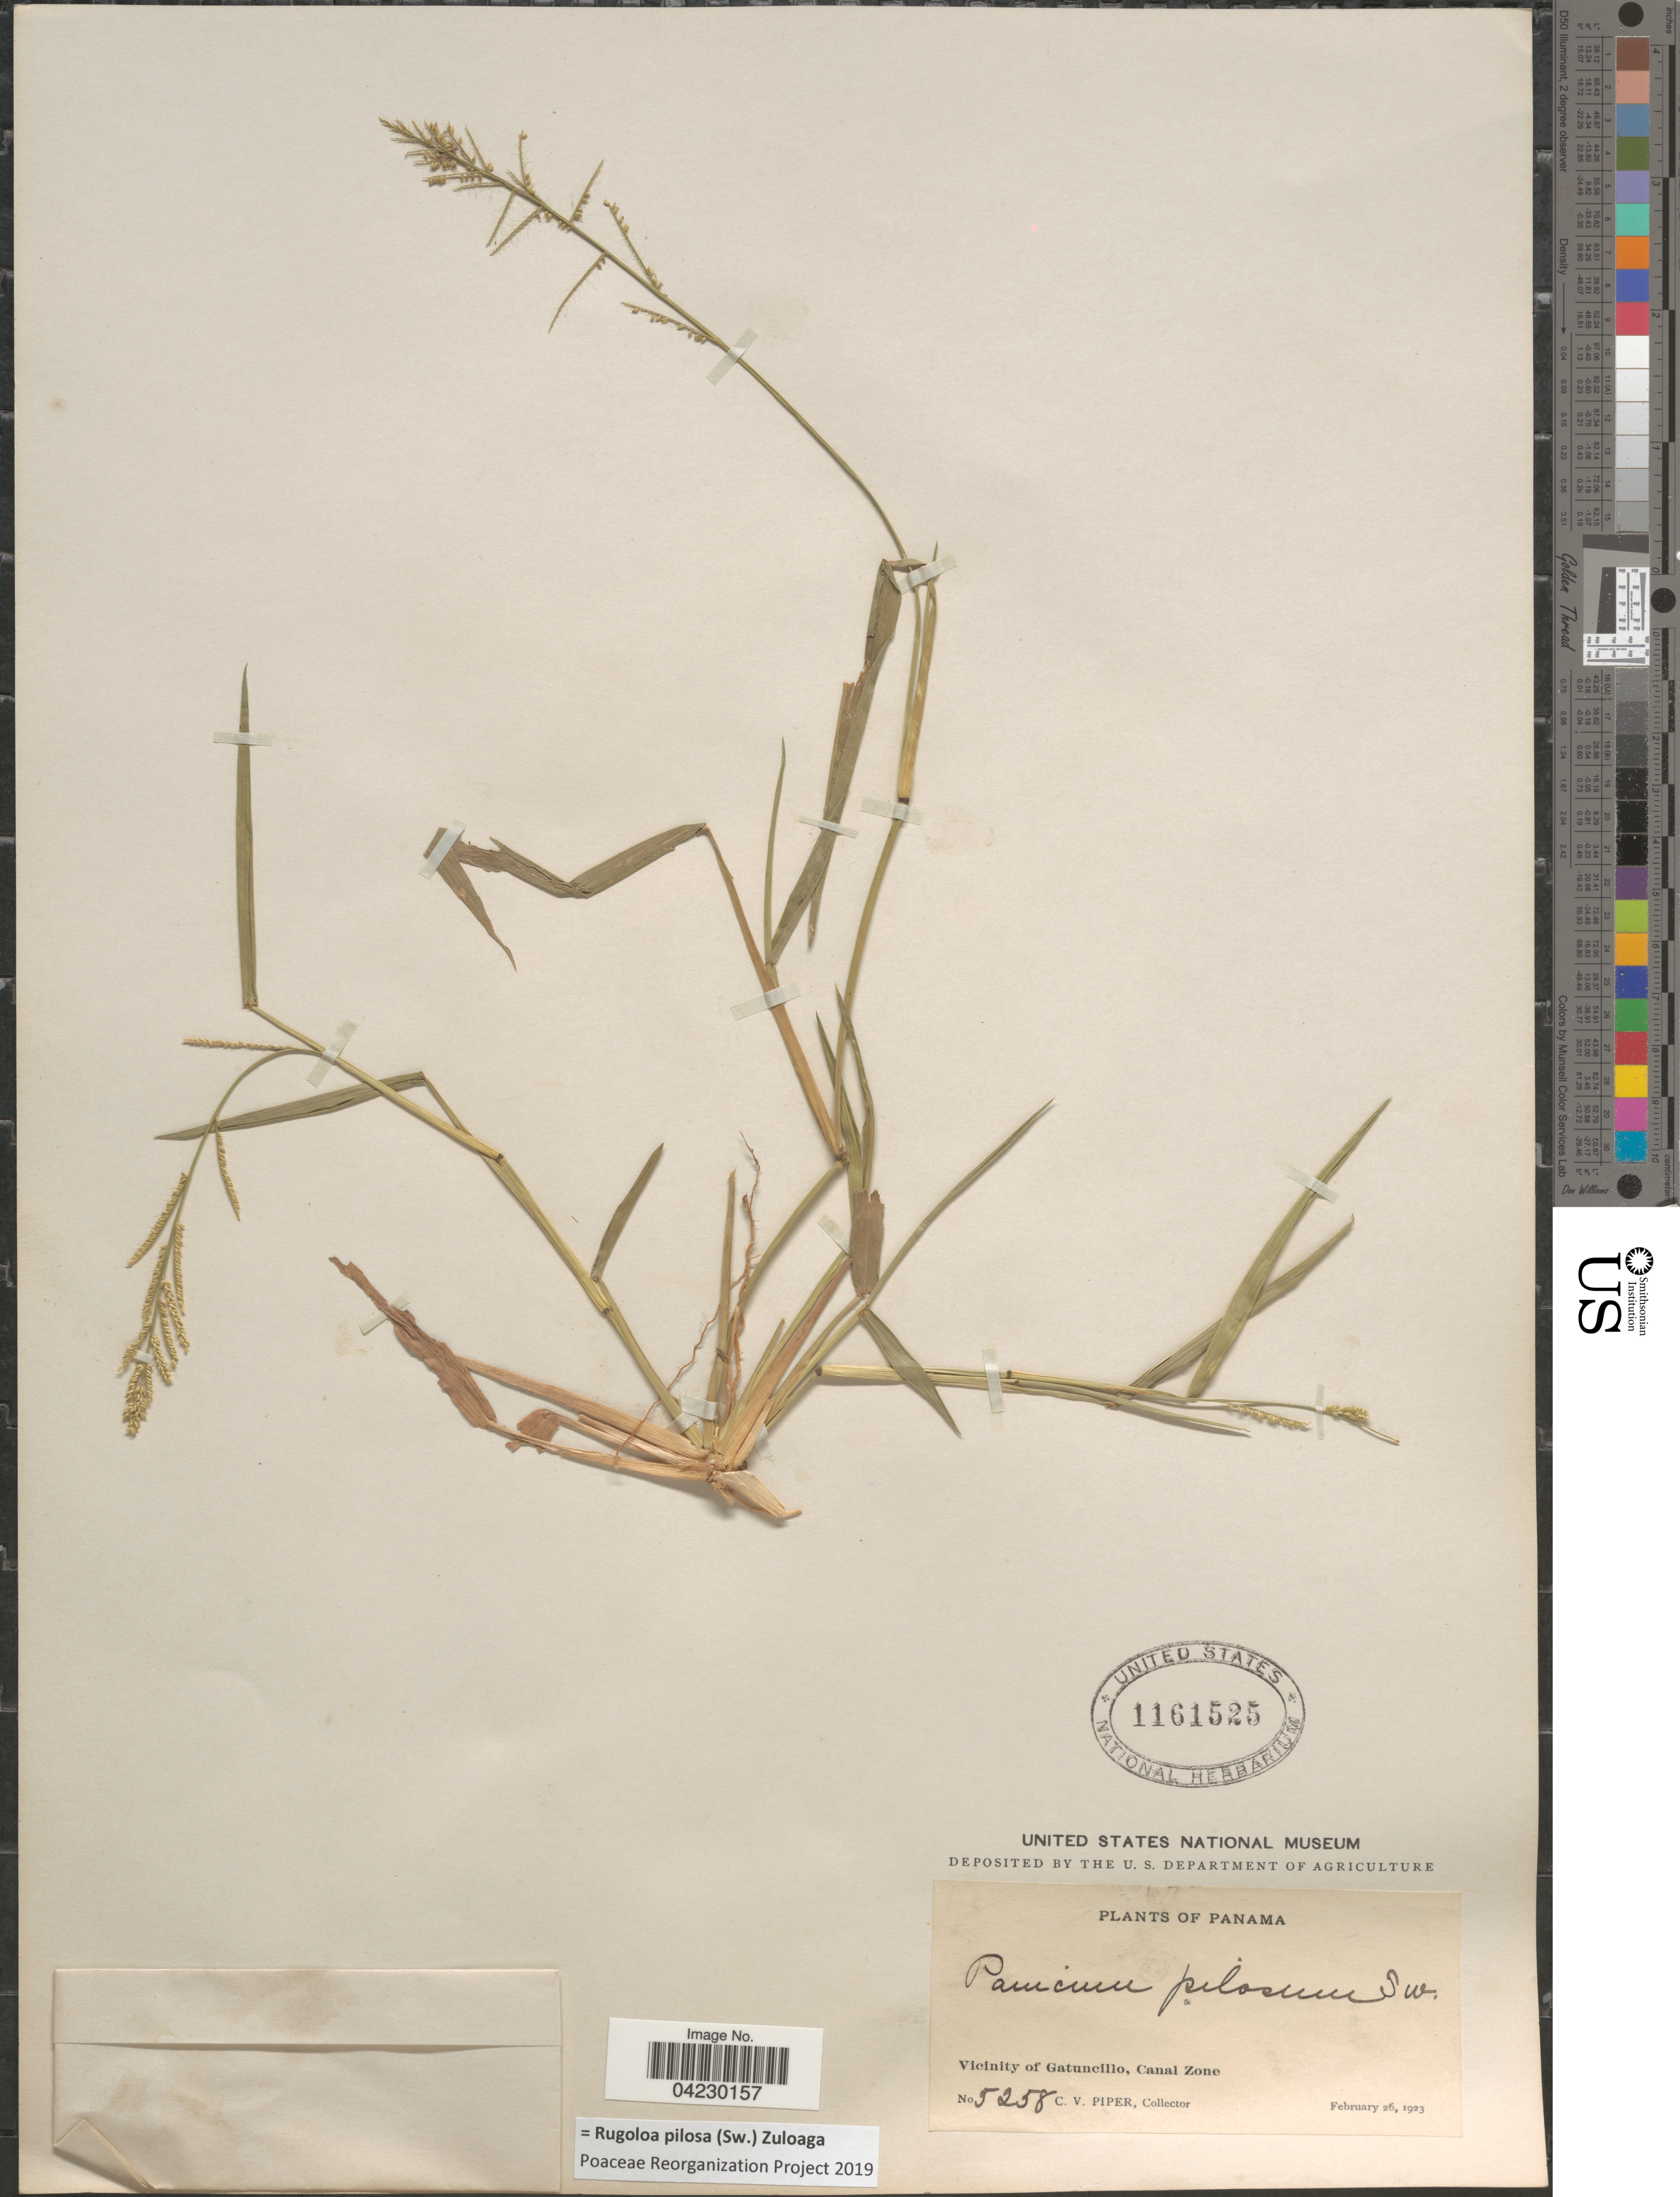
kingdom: Plantae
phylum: Tracheophyta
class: Liliopsida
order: Poales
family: Poaceae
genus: Rugoloa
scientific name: Rugoloa pilosa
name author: (Sw.) Zuloaga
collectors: C. V. Piper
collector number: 5258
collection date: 1923-02-26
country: Panama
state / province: Colón / Panamá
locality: Vicinity of Gatuncillo, Canal Zone.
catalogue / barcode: US 1161525